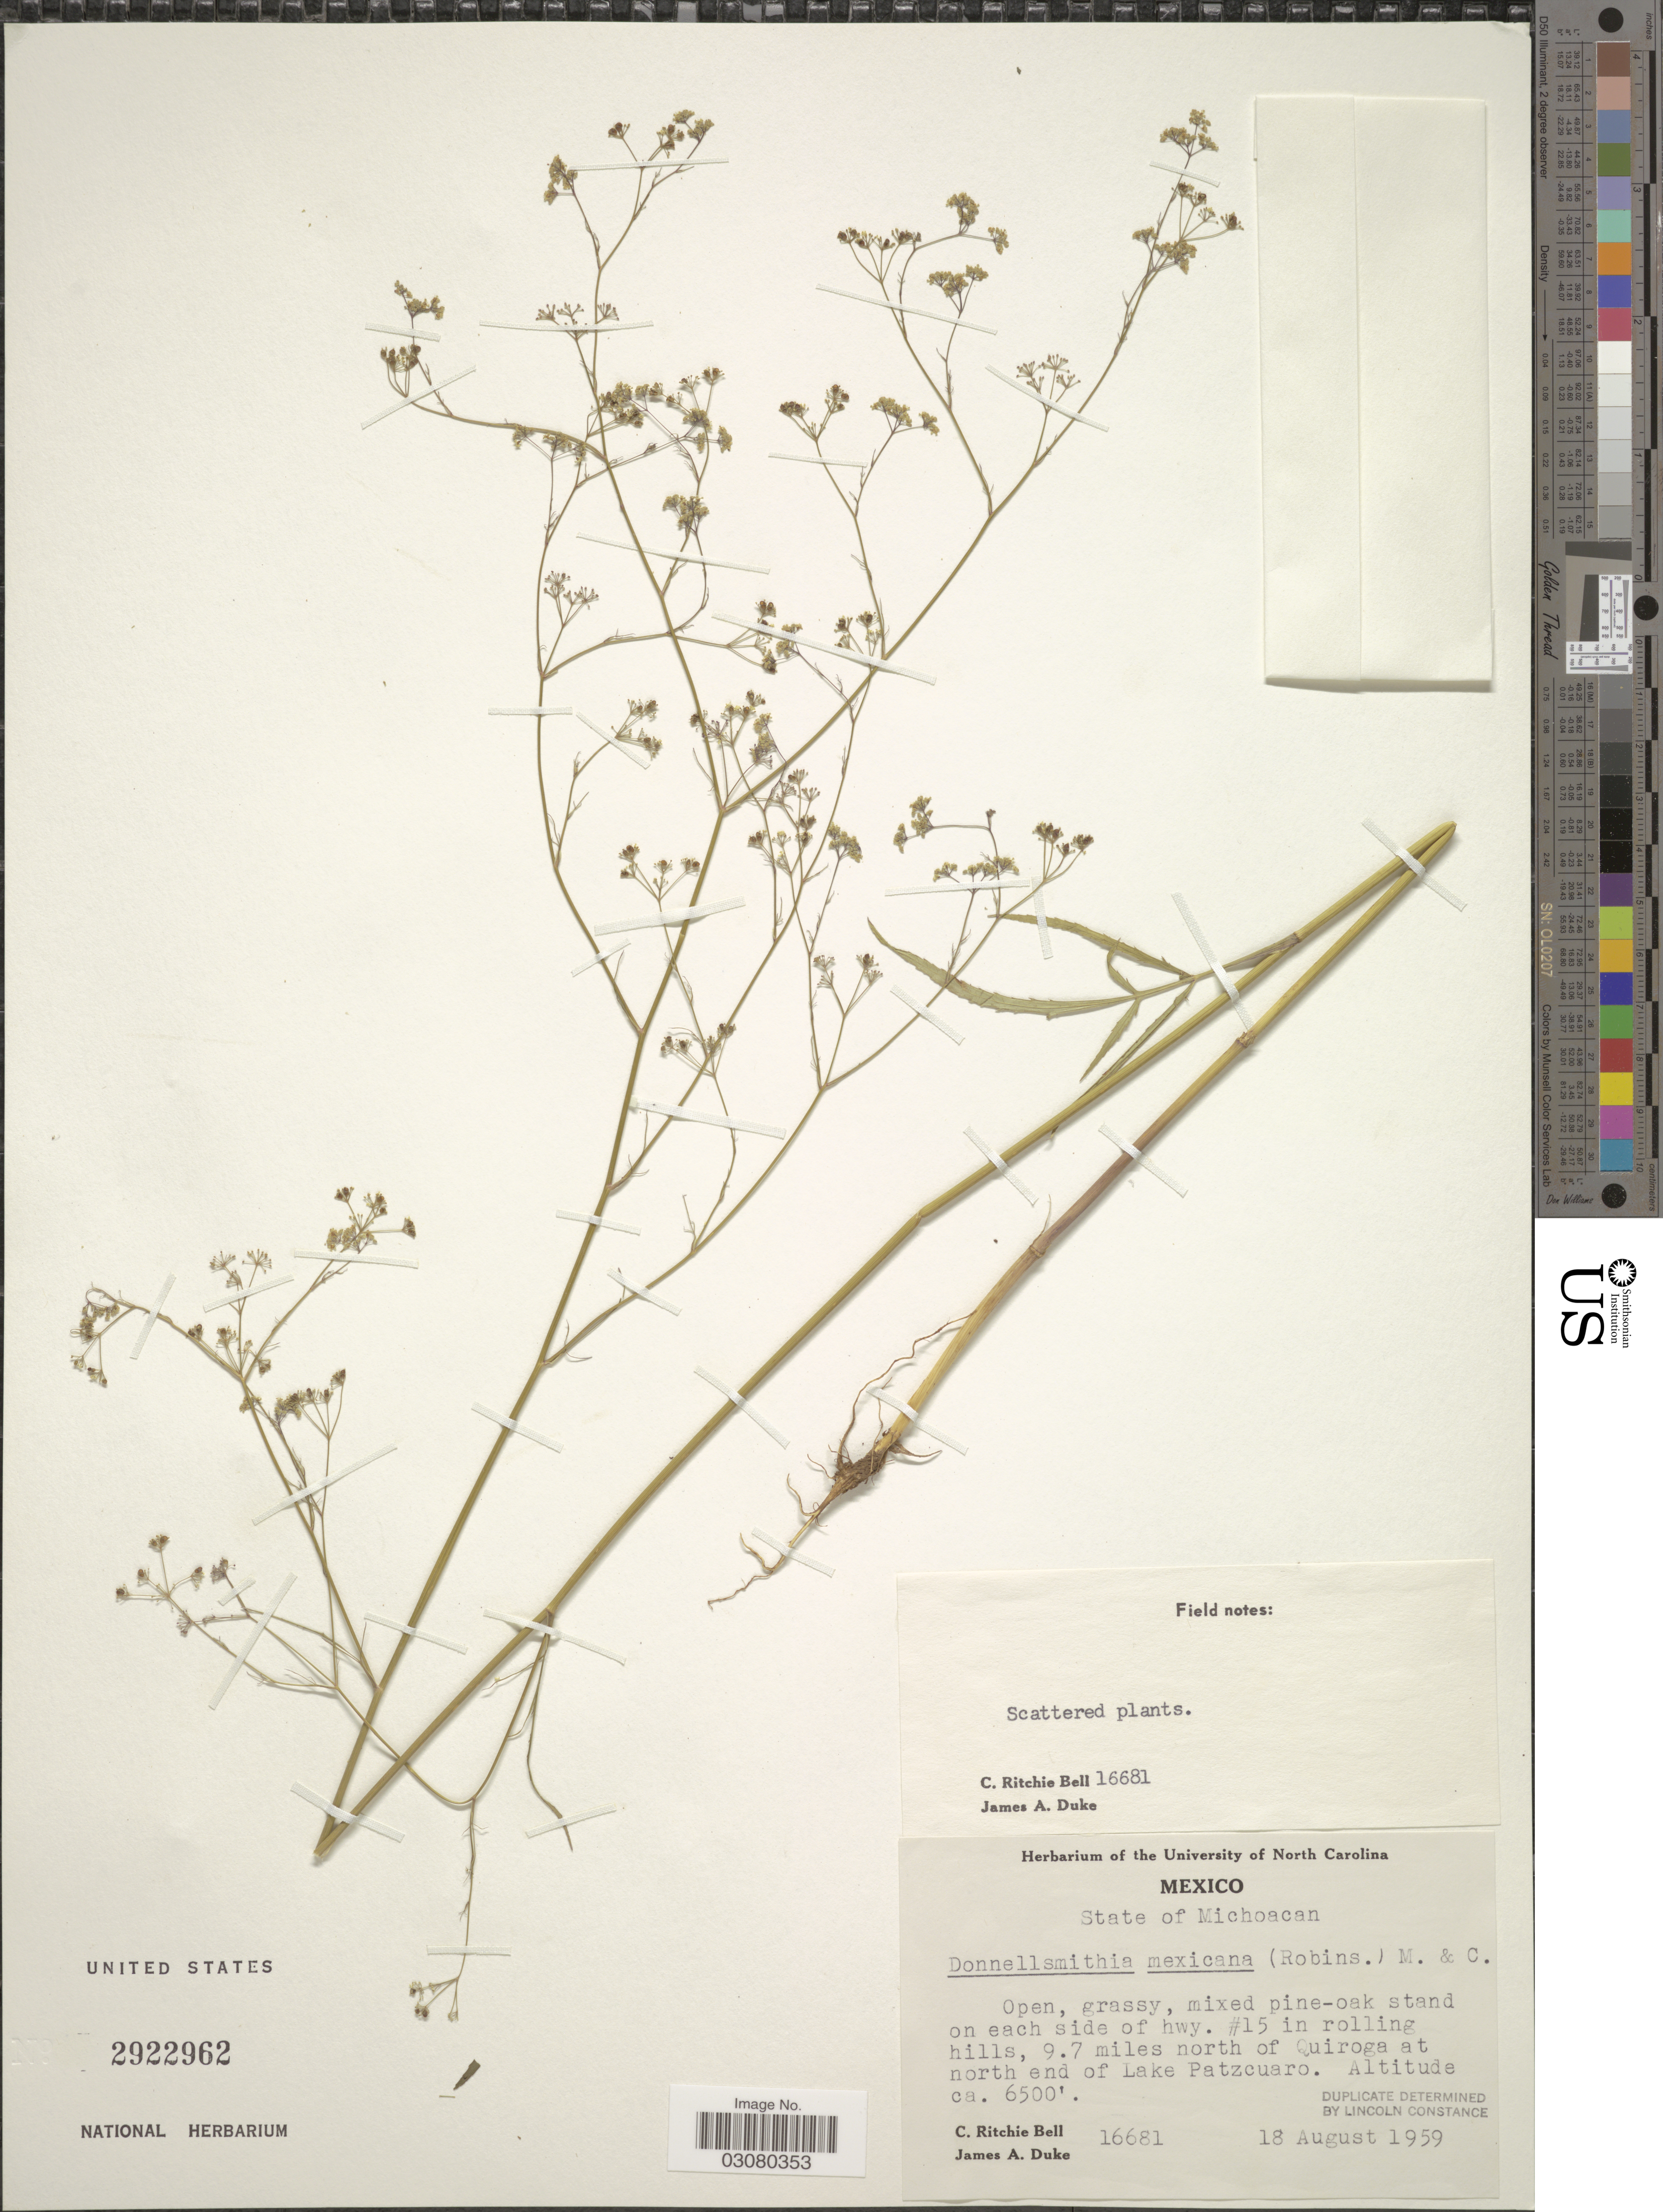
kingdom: Plantae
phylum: Tracheophyta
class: Magnoliopsida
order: Apiales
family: Apiaceae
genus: Donnellsmithia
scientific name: Donnellsmithia mexicana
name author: (B.L. Rob.) Mathias & Constance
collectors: C. R. Bell & J. A. Duke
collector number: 16681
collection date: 1959-08-18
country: Mexico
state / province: Michoacán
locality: On each side of hwy. #15 in rolling hills, 9.7 miles north of Quiroga at north end of Lake Patzcuaro.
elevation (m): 1981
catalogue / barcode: US 2922962